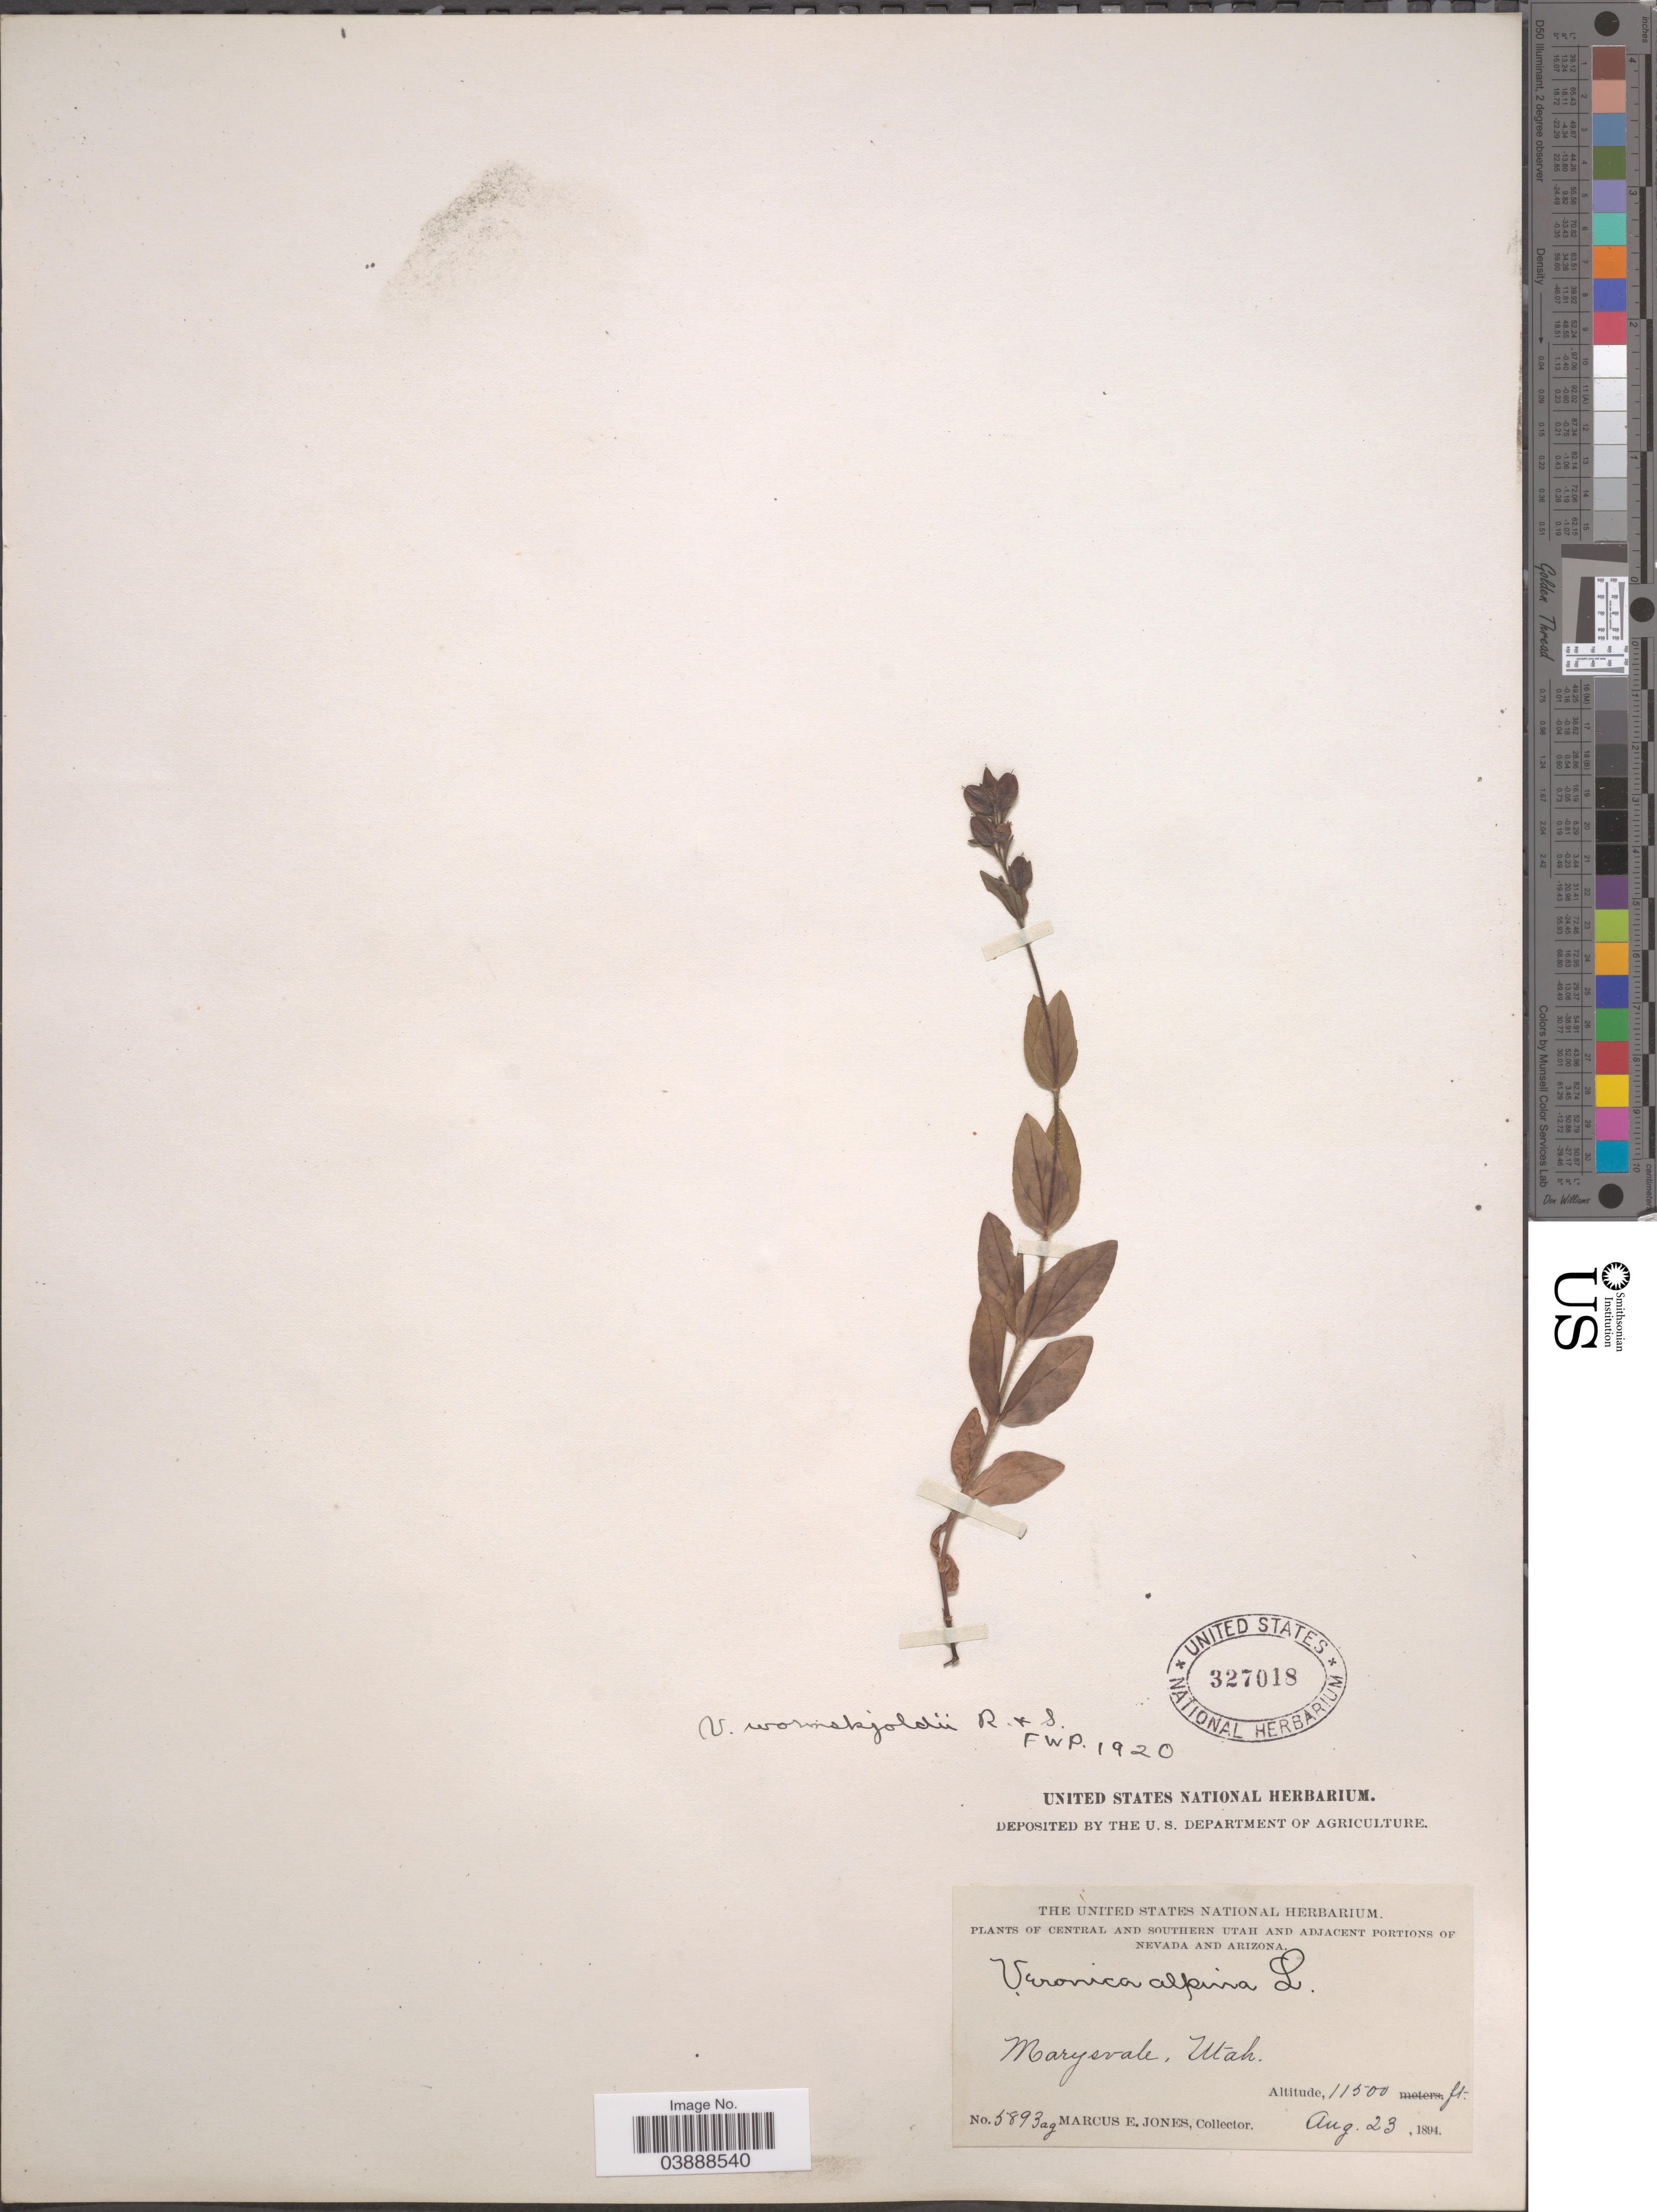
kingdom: Plantae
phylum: Tracheophyta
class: Magnoliopsida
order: Lamiales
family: Plantaginaceae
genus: Veronica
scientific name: Veronica wormskjoldii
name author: Roem. & Schult.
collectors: M. E. Jones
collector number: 5893ag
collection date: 1894-08-23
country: United States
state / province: Utah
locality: Central and Southern Utah. Marysvale.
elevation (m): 3505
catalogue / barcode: US 327018